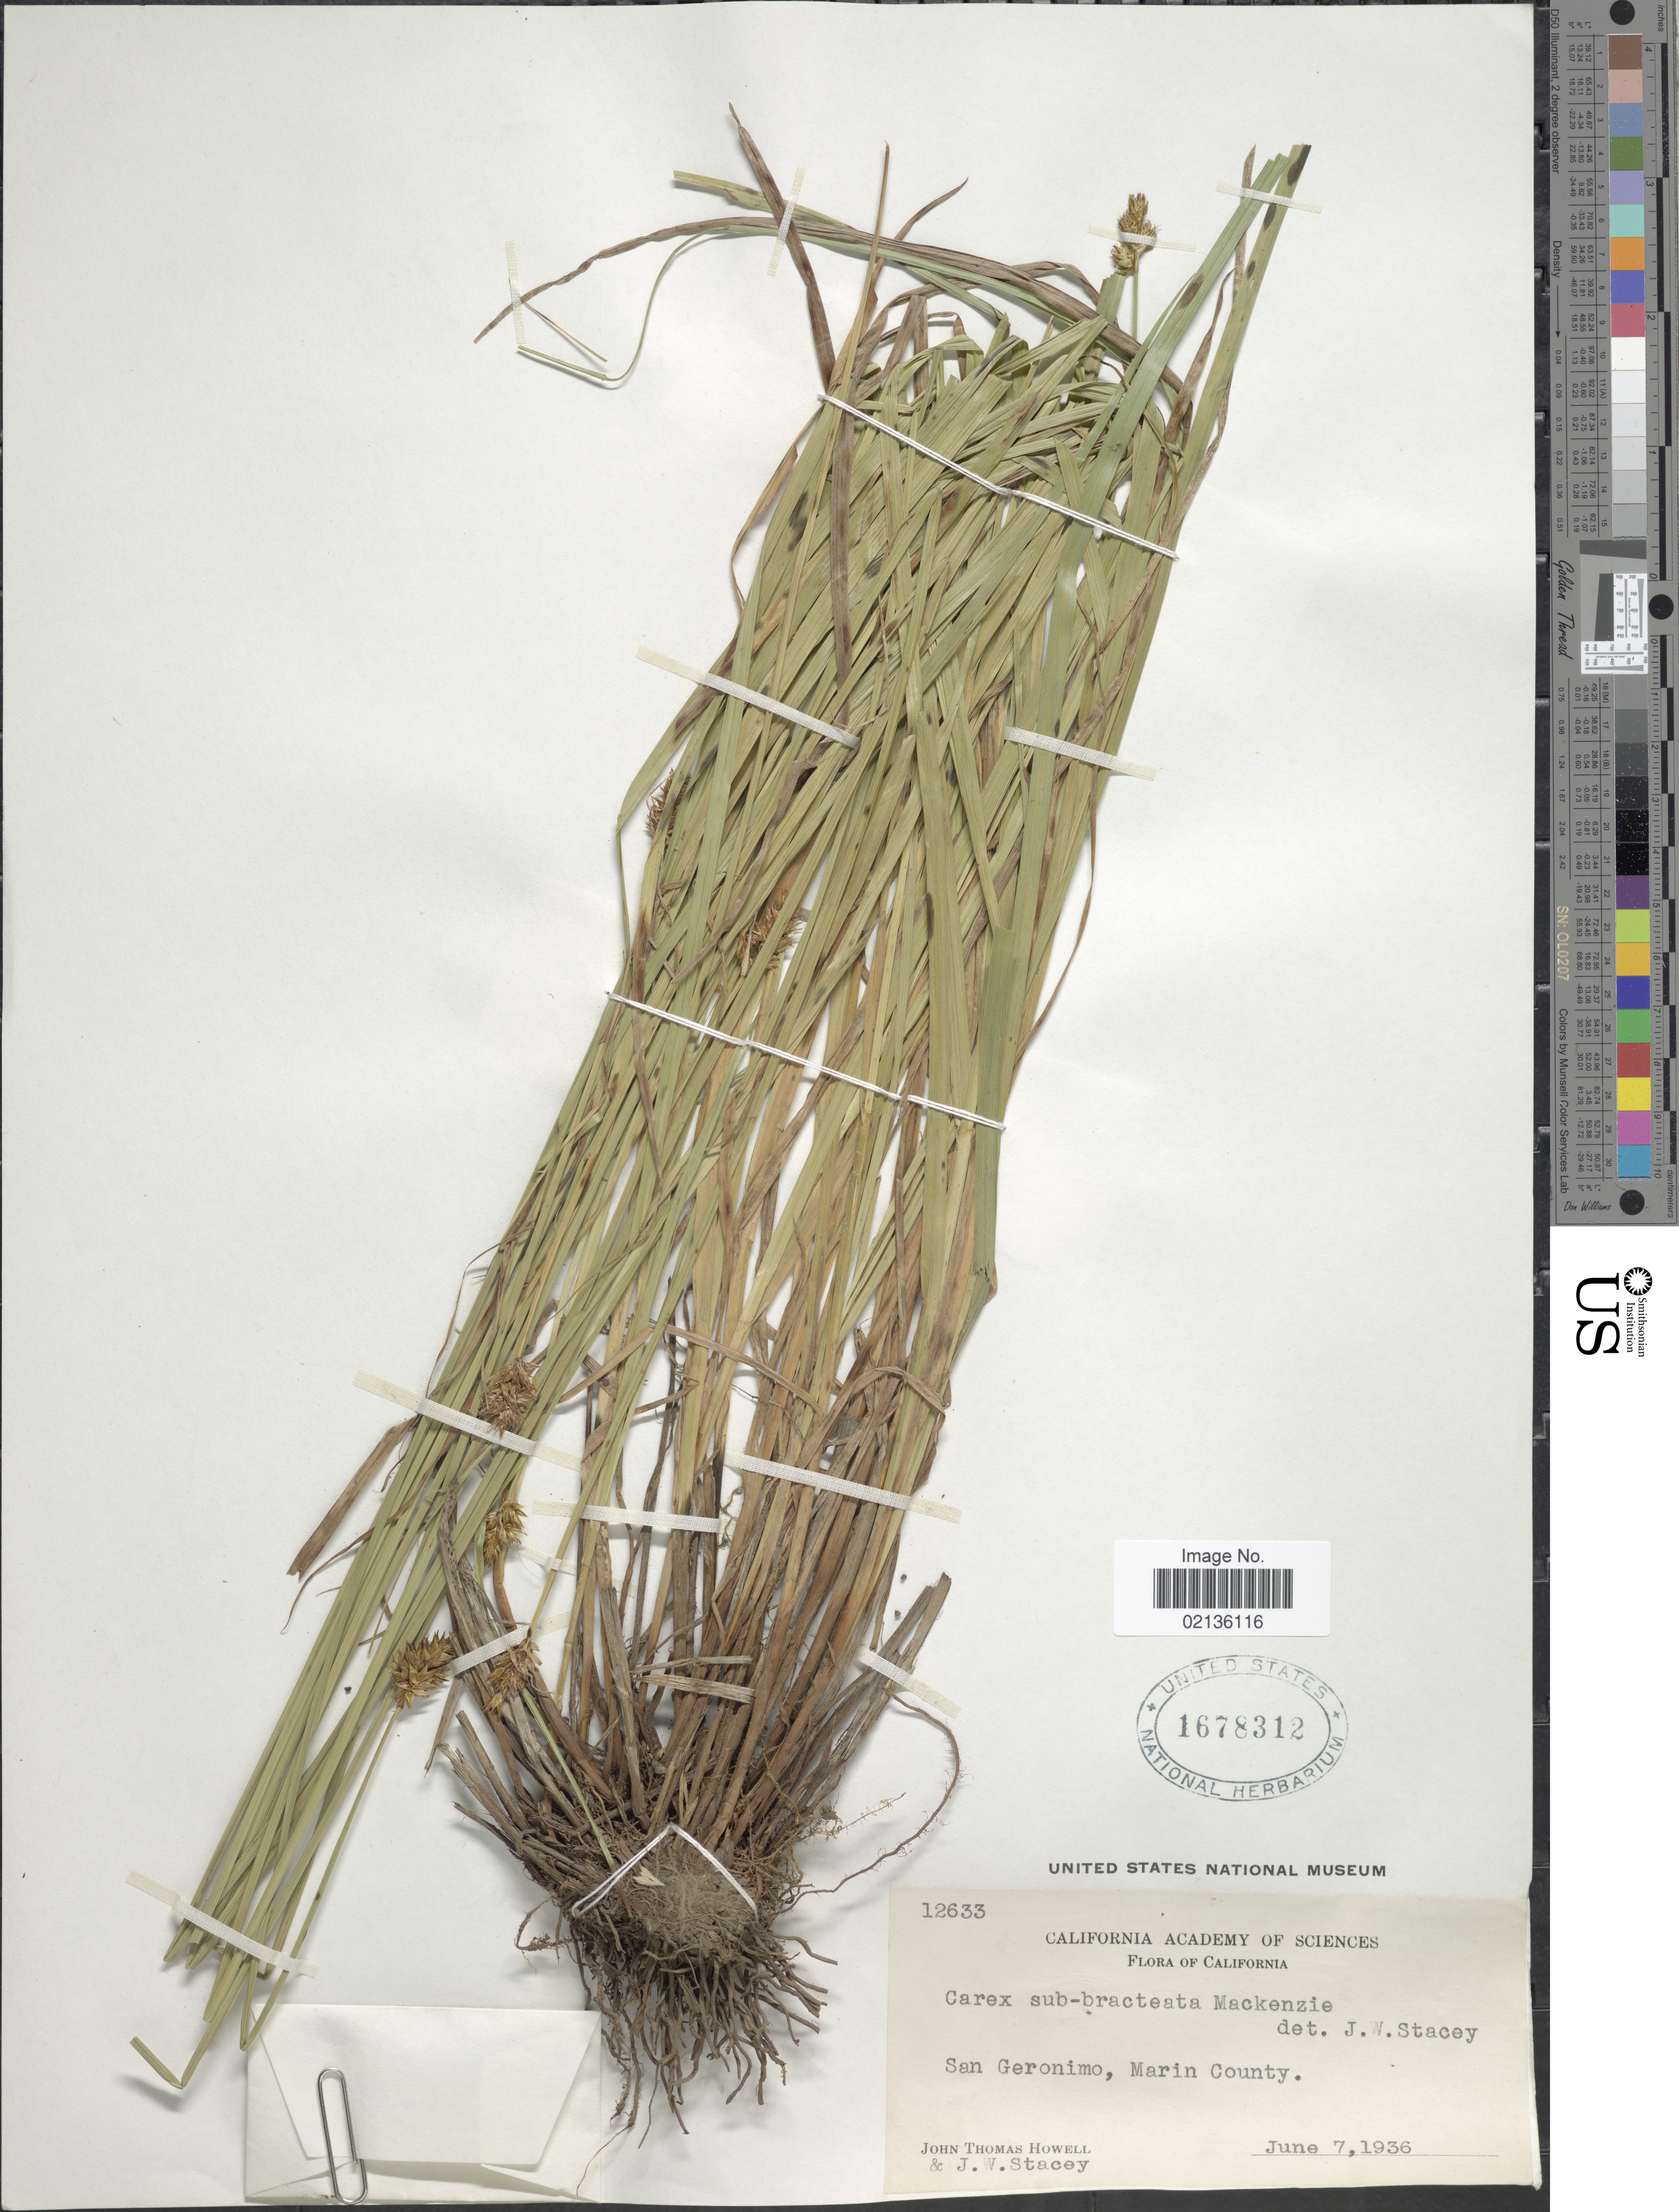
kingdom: Plantae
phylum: Tracheophyta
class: Liliopsida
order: Poales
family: Cyperaceae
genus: Carex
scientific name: Carex subbracteata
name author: Mack.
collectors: J. T. Howell & J. W. Stacey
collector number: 12633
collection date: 1936-06-07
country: United States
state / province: California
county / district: Marin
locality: San Geronimo, Marin County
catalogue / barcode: US 1678312